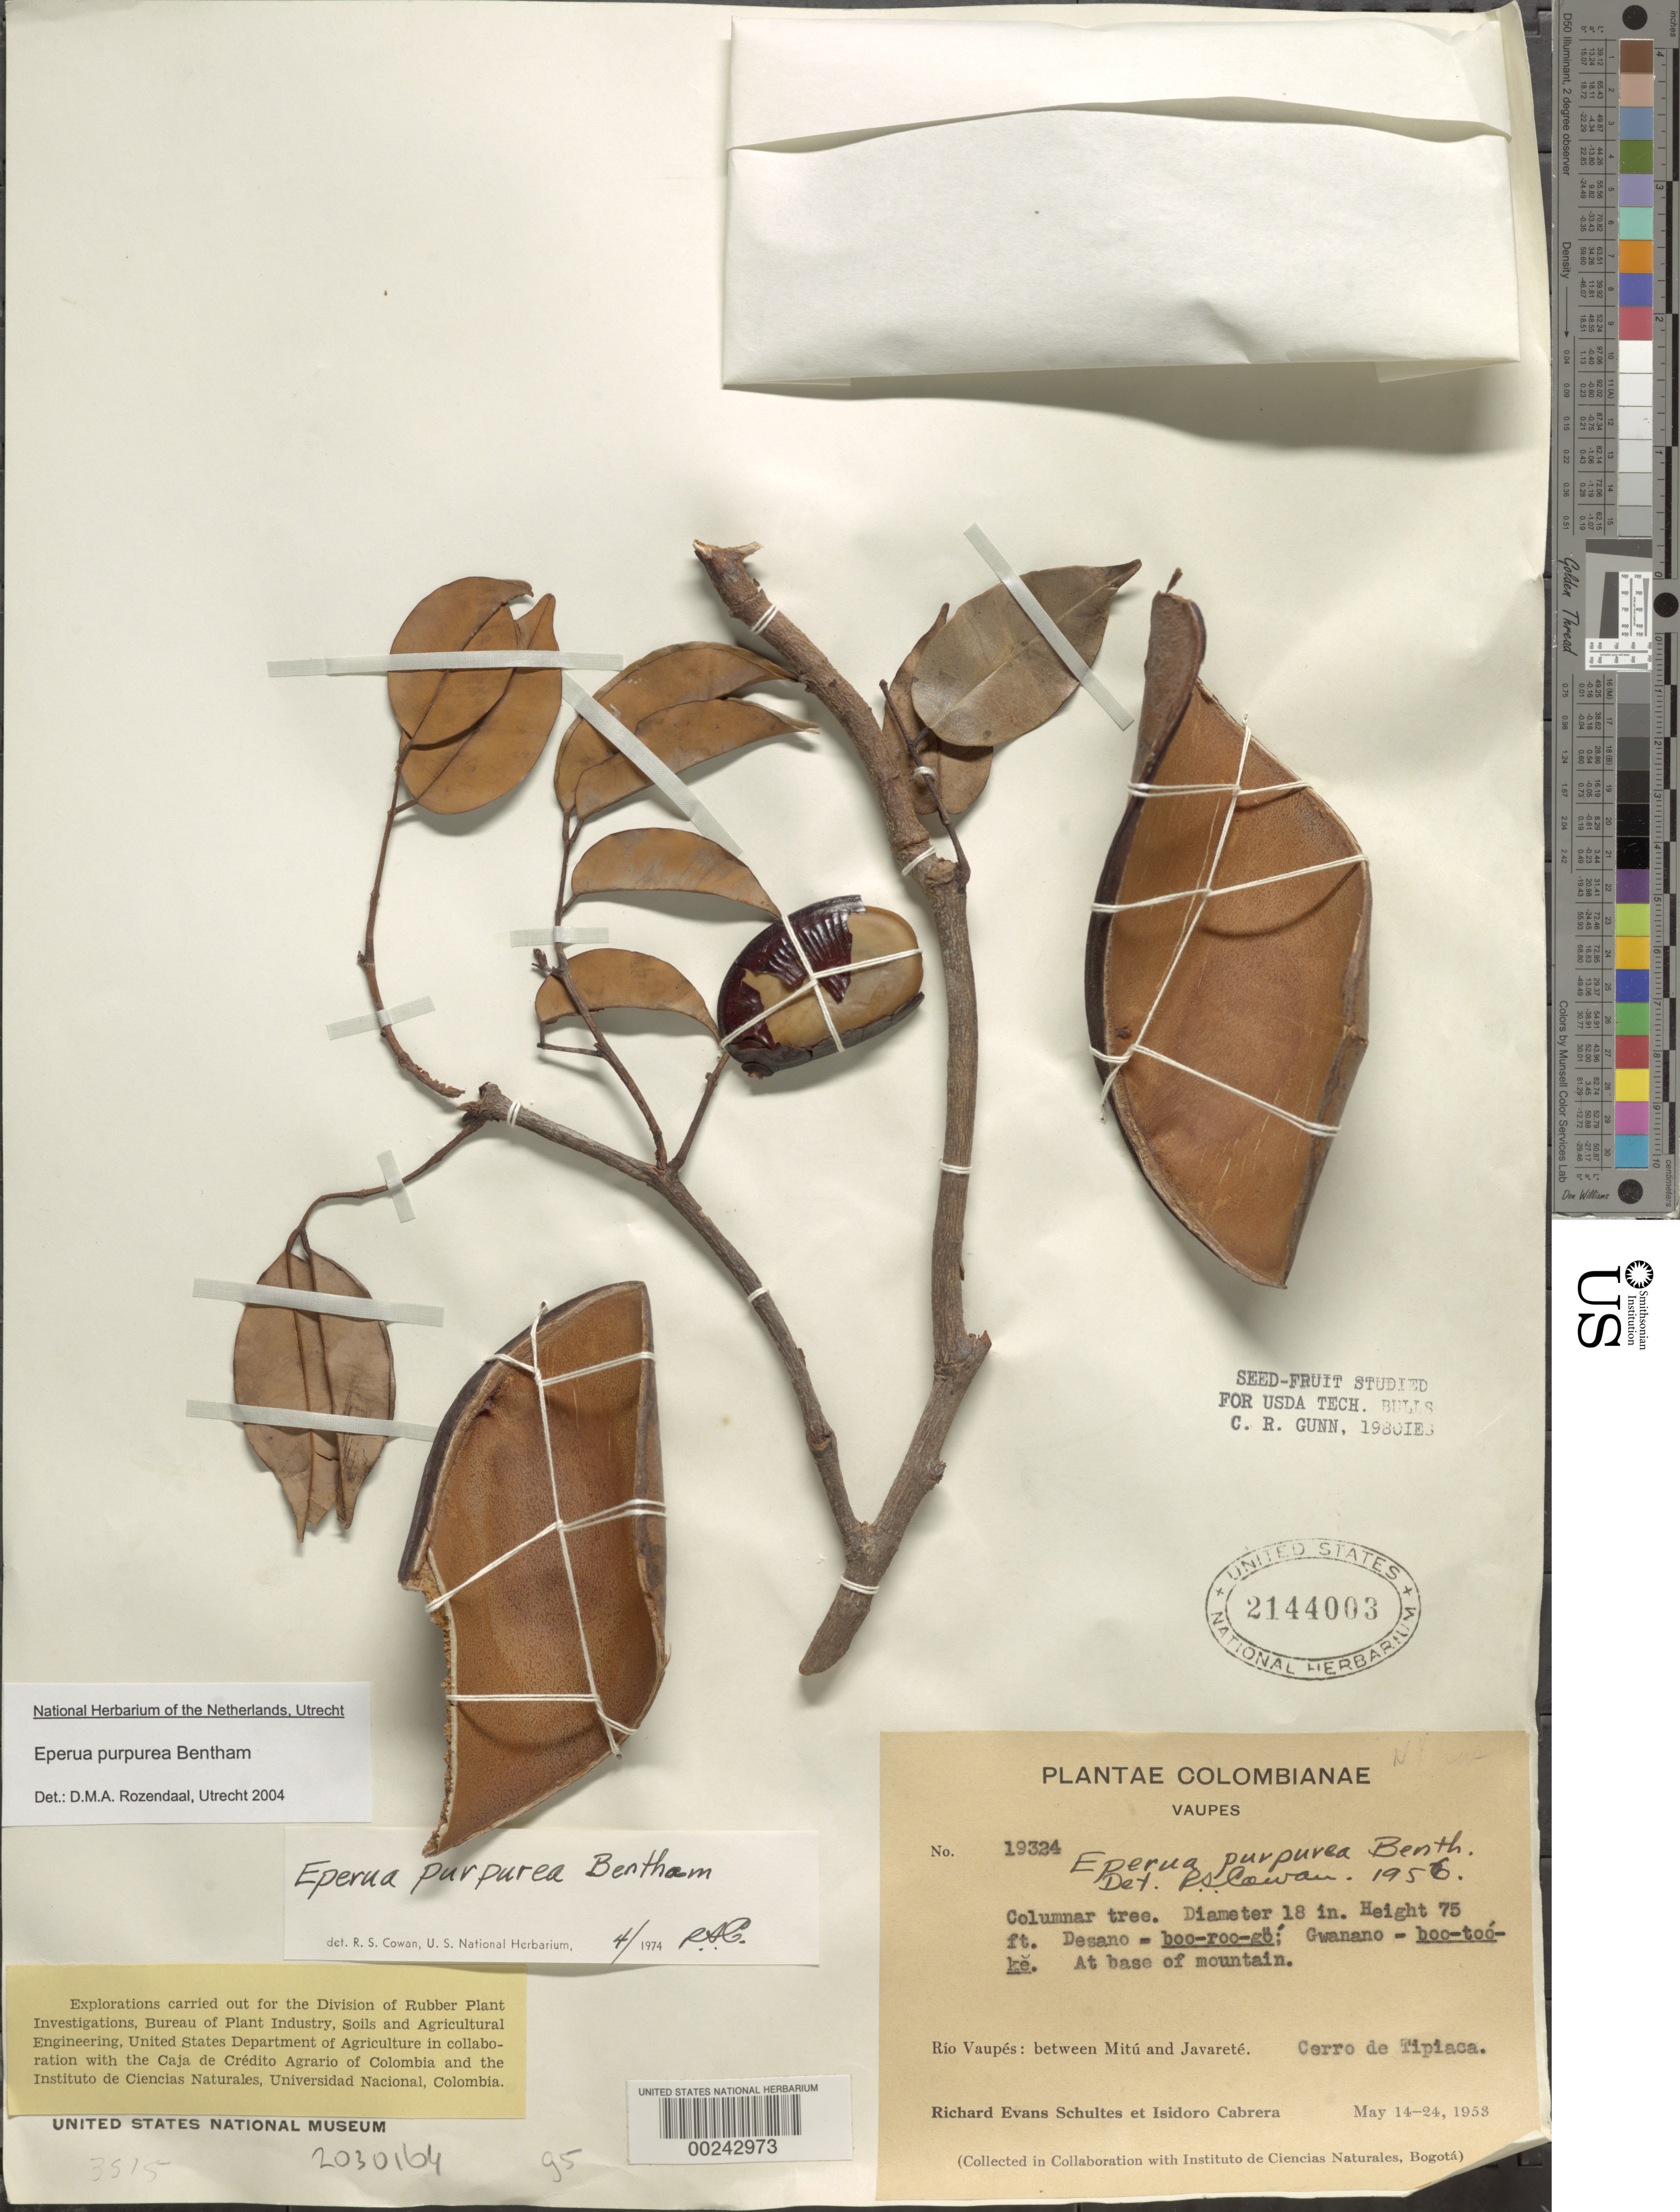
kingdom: Plantae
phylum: Tracheophyta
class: Magnoliopsida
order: Fabales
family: Fabaceae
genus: Eperua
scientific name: Eperua purpurea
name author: Benth.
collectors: R. E. Schultes & I. Cabrera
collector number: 19324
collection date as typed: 14 May 1958 to 24 May 1958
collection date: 1958-05-14/1958-05-24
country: Colombia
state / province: Vaupés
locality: Rio Vaupes; between Mitu and Javarete; Cerro Tipiaca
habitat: At base of mountain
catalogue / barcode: US 2144003